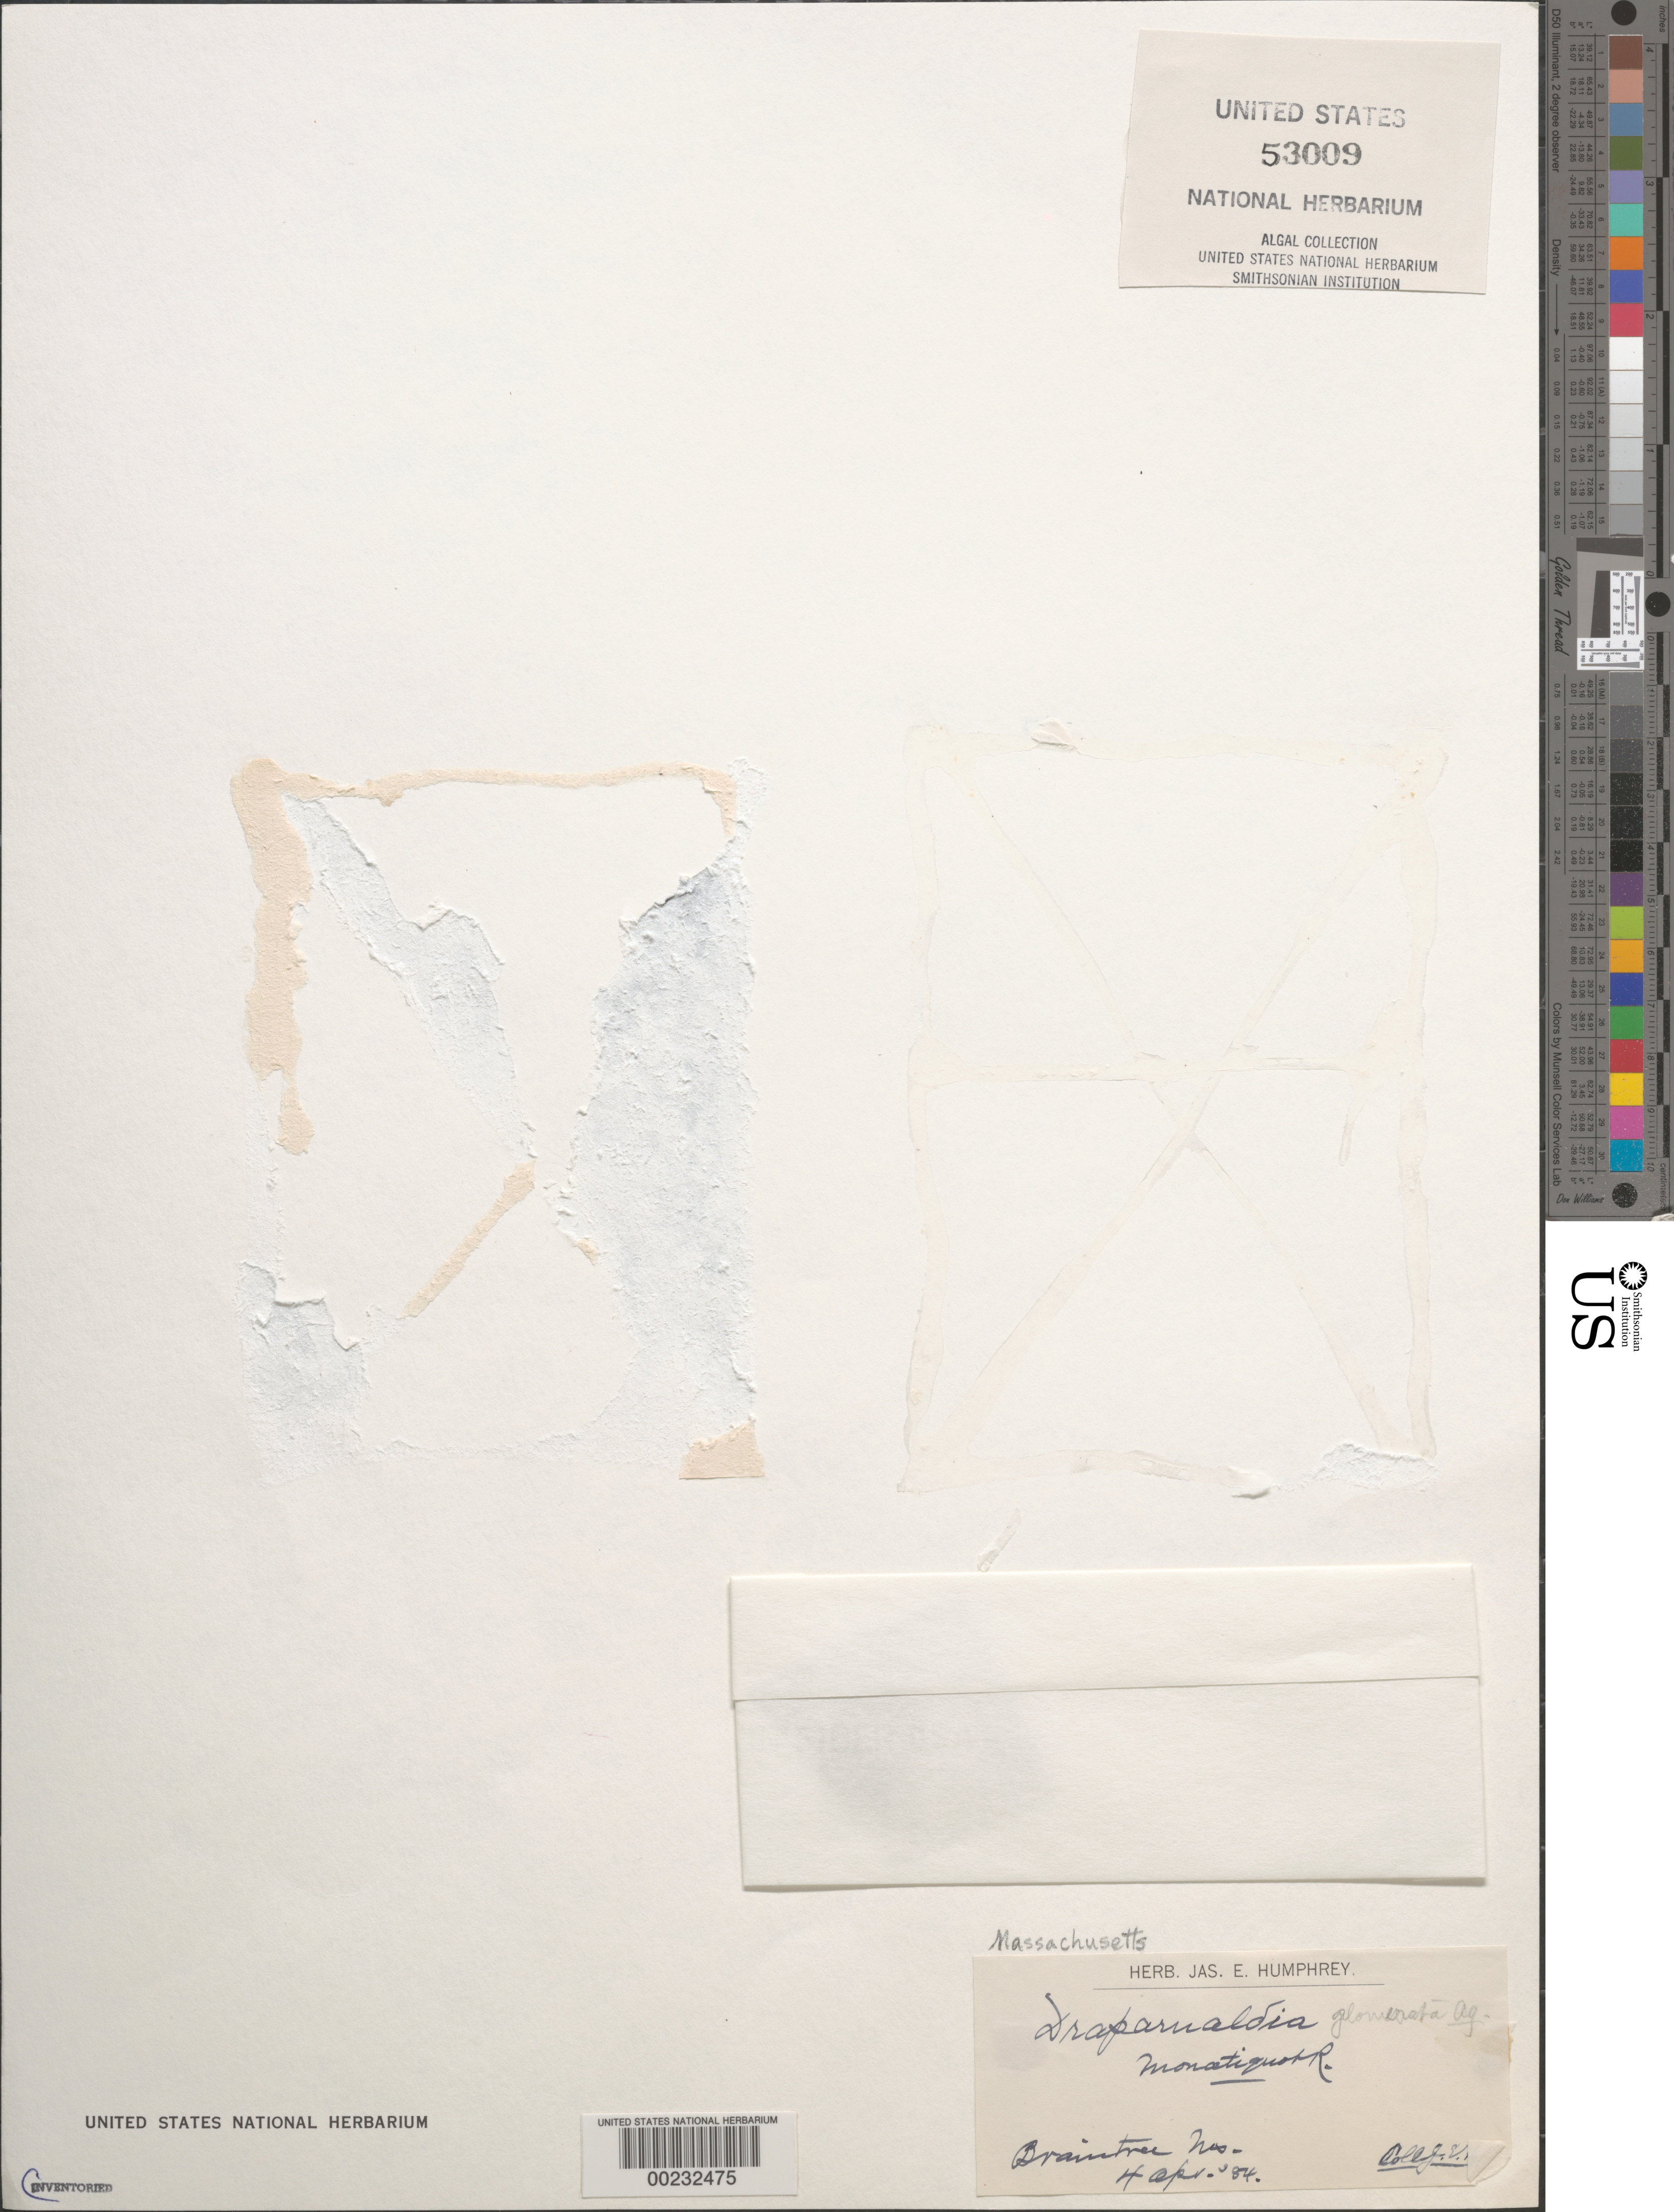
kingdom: Plantae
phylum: Chlorophyta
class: Chlorophyceae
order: Chaetophorales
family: Chaetophoraceae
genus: Draparnaldia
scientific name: Draparnaldia mutabilis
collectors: J. Humphrey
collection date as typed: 04 Apr 1884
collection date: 1884-04-04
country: United States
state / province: Massachusetts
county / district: Norfolk County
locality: Braintree, Monatiquot River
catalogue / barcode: US 53009